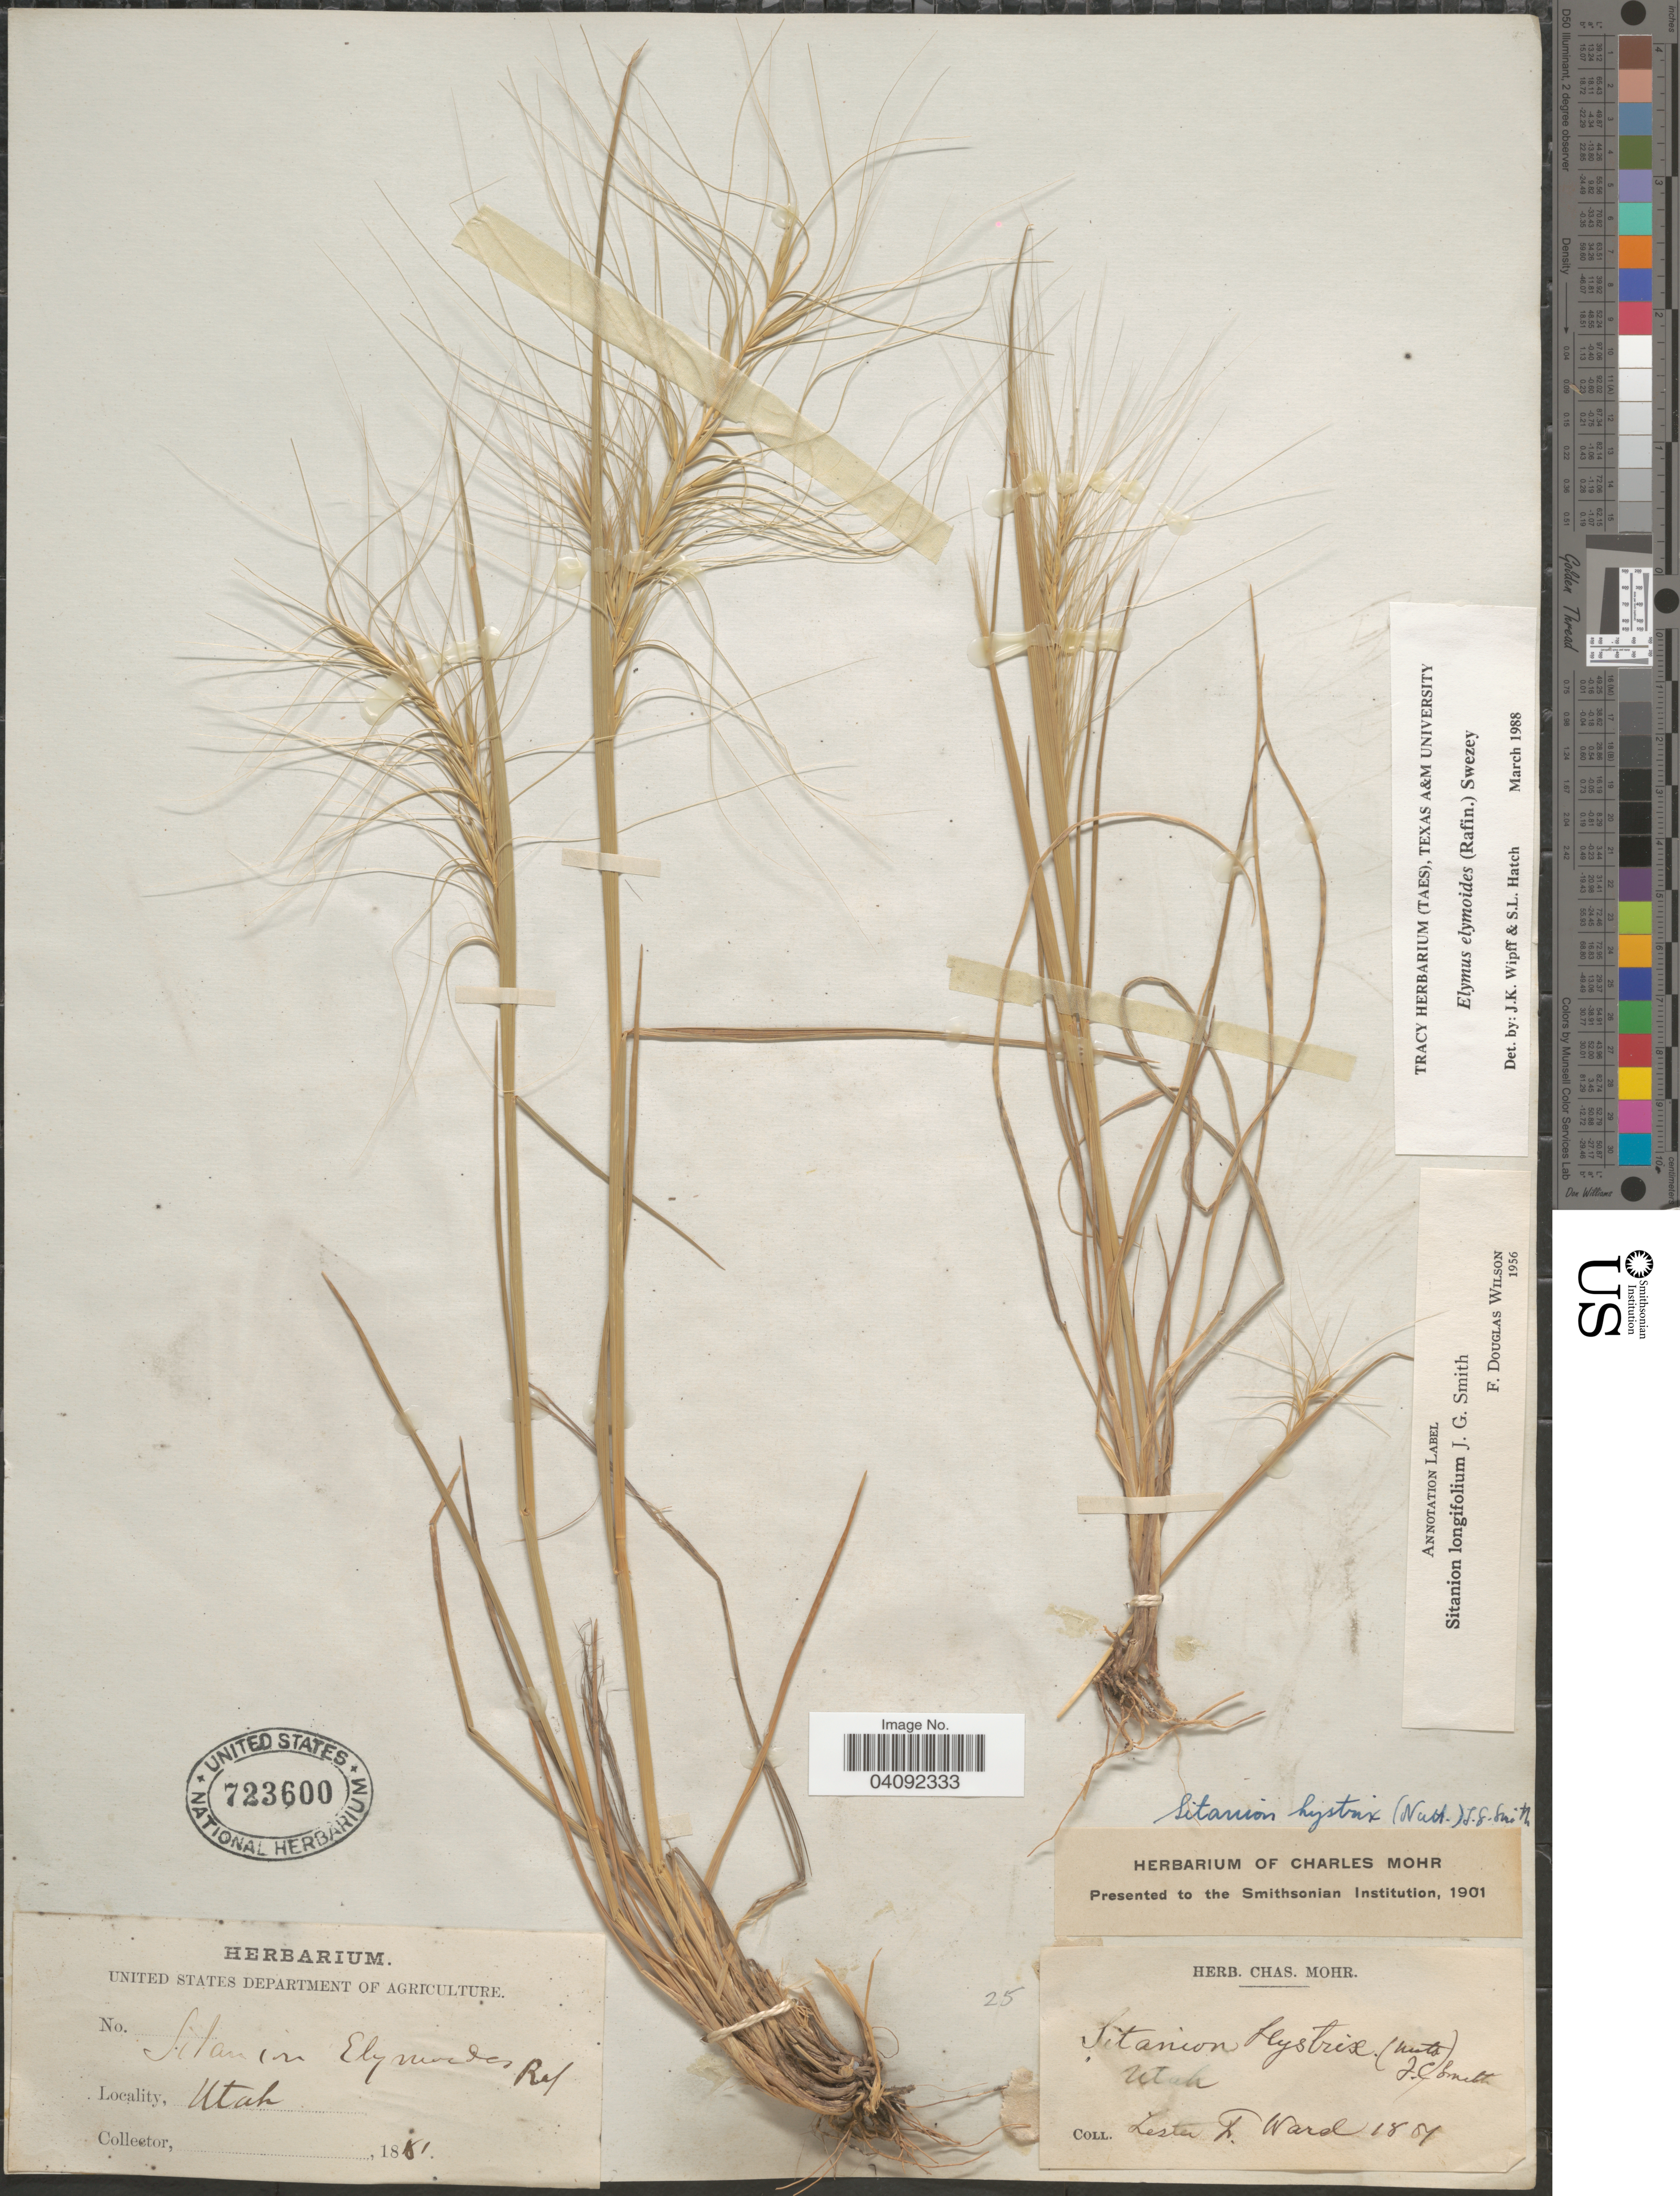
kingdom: Plantae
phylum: Tracheophyta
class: Liliopsida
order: Poales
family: Poaceae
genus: Elymus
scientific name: Elymus elymoides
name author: (Raf.) Swezey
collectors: L. F. Ward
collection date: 1801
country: United States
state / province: Utah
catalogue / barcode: US 723600